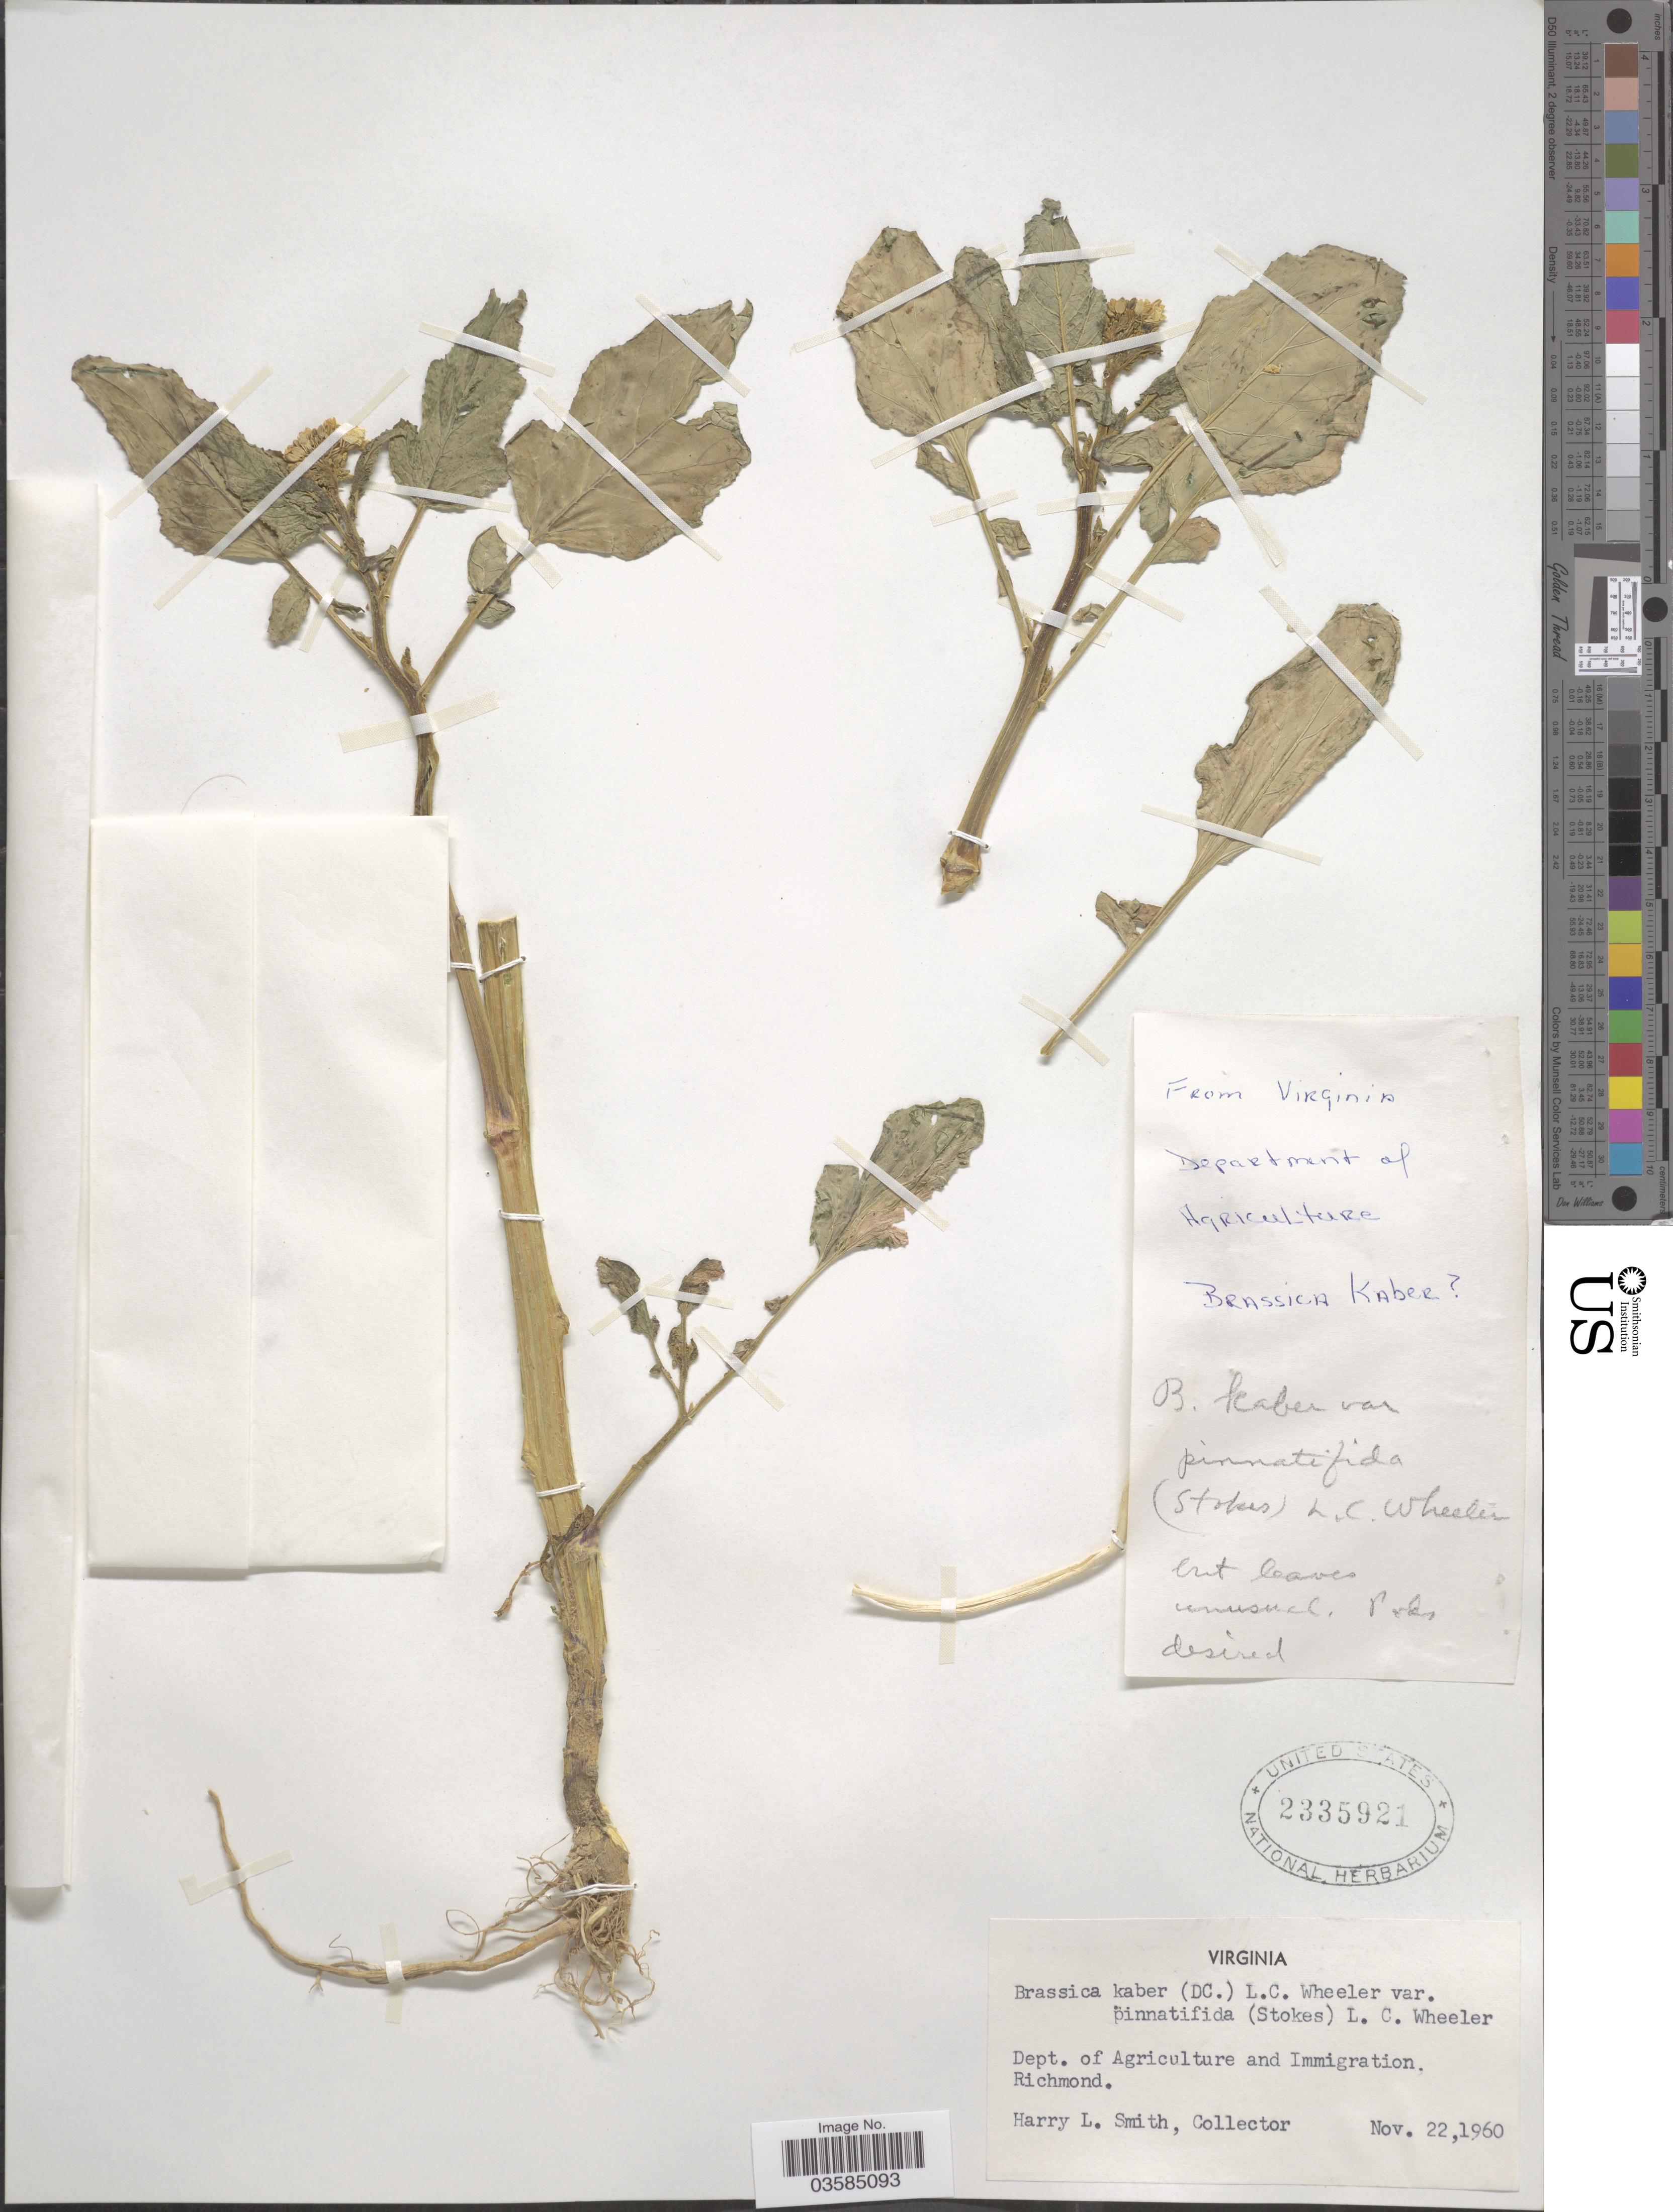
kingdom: Plantae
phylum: Tracheophyta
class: Magnoliopsida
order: Brassicales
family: Brassicaceae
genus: Brassica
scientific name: Brassica kaber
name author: (DC.) L.C. Wheeler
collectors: H. L. Smith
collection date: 1960-11-22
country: United States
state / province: Virginia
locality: Dept. of Agriculture and Immigration Richmond.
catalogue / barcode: US 2335921